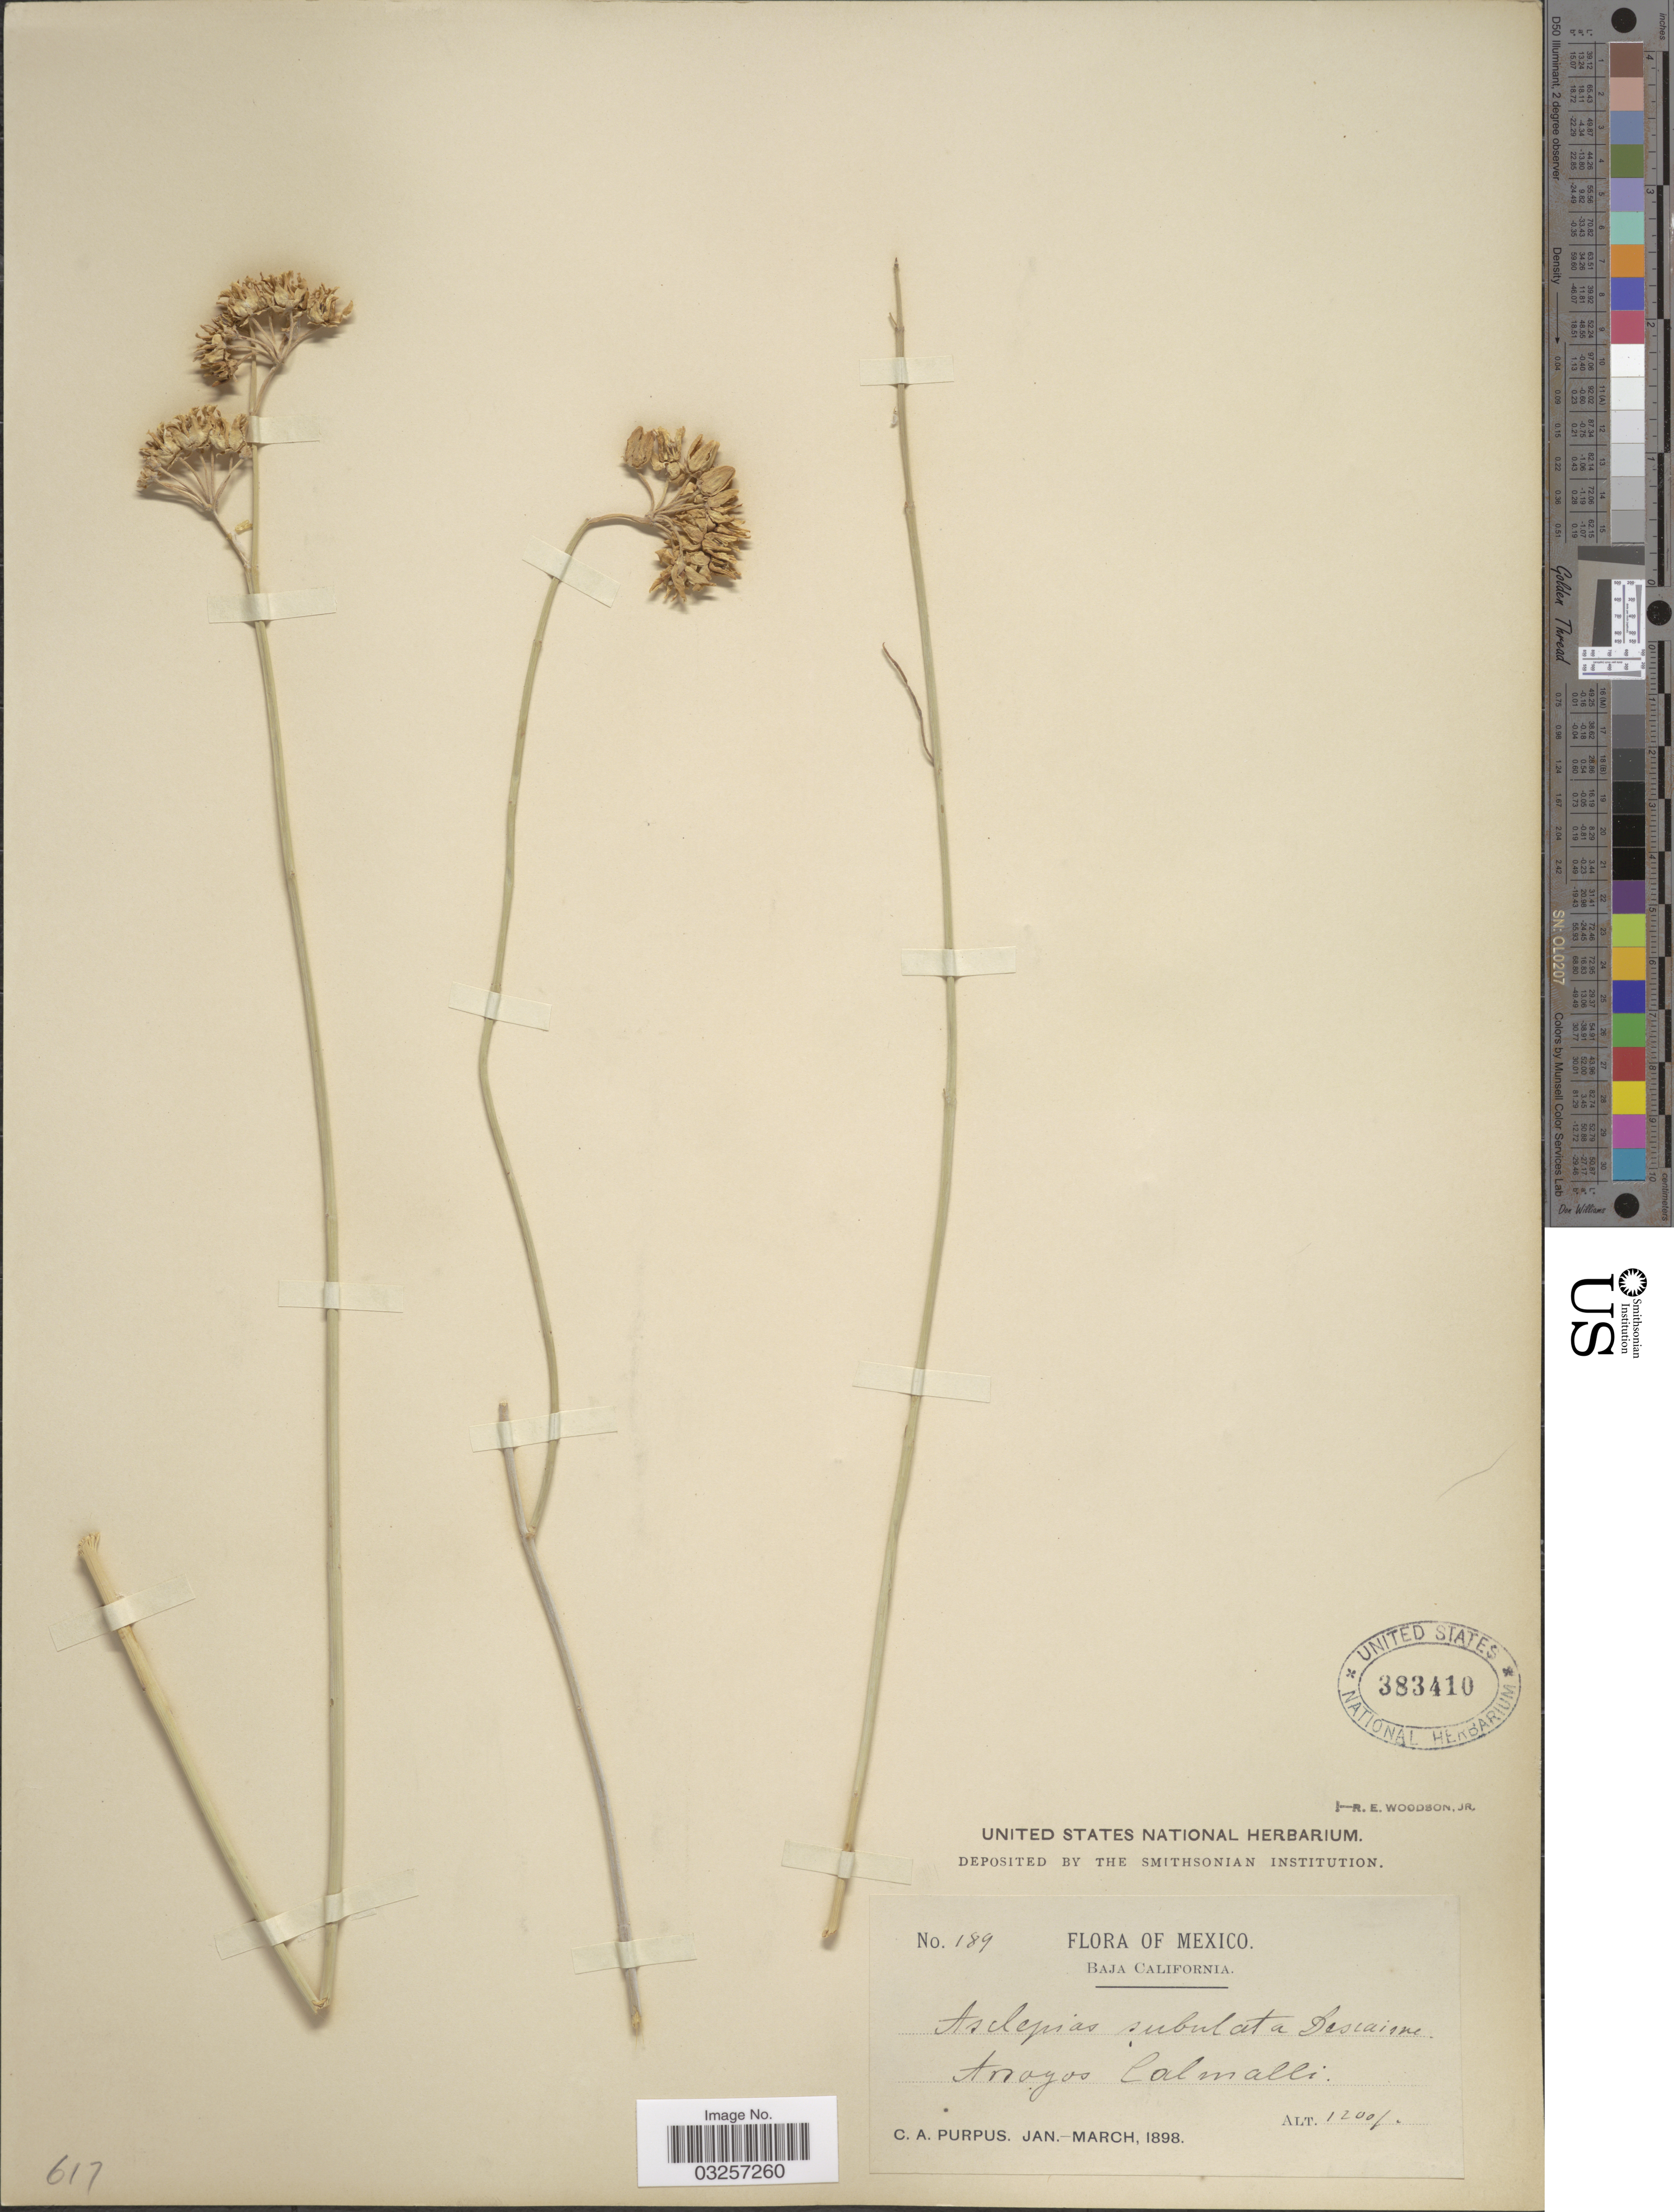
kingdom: Plantae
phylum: Tracheophyta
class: Magnoliopsida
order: Gentianales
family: Apocynaceae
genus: Asclepias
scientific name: Asclepias subulata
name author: Decne.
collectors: C. A. Purpus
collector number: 189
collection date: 1898-01/1898-03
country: Mexico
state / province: Baja California Norte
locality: Arroyos, Calmalli.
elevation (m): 366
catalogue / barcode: US 383410